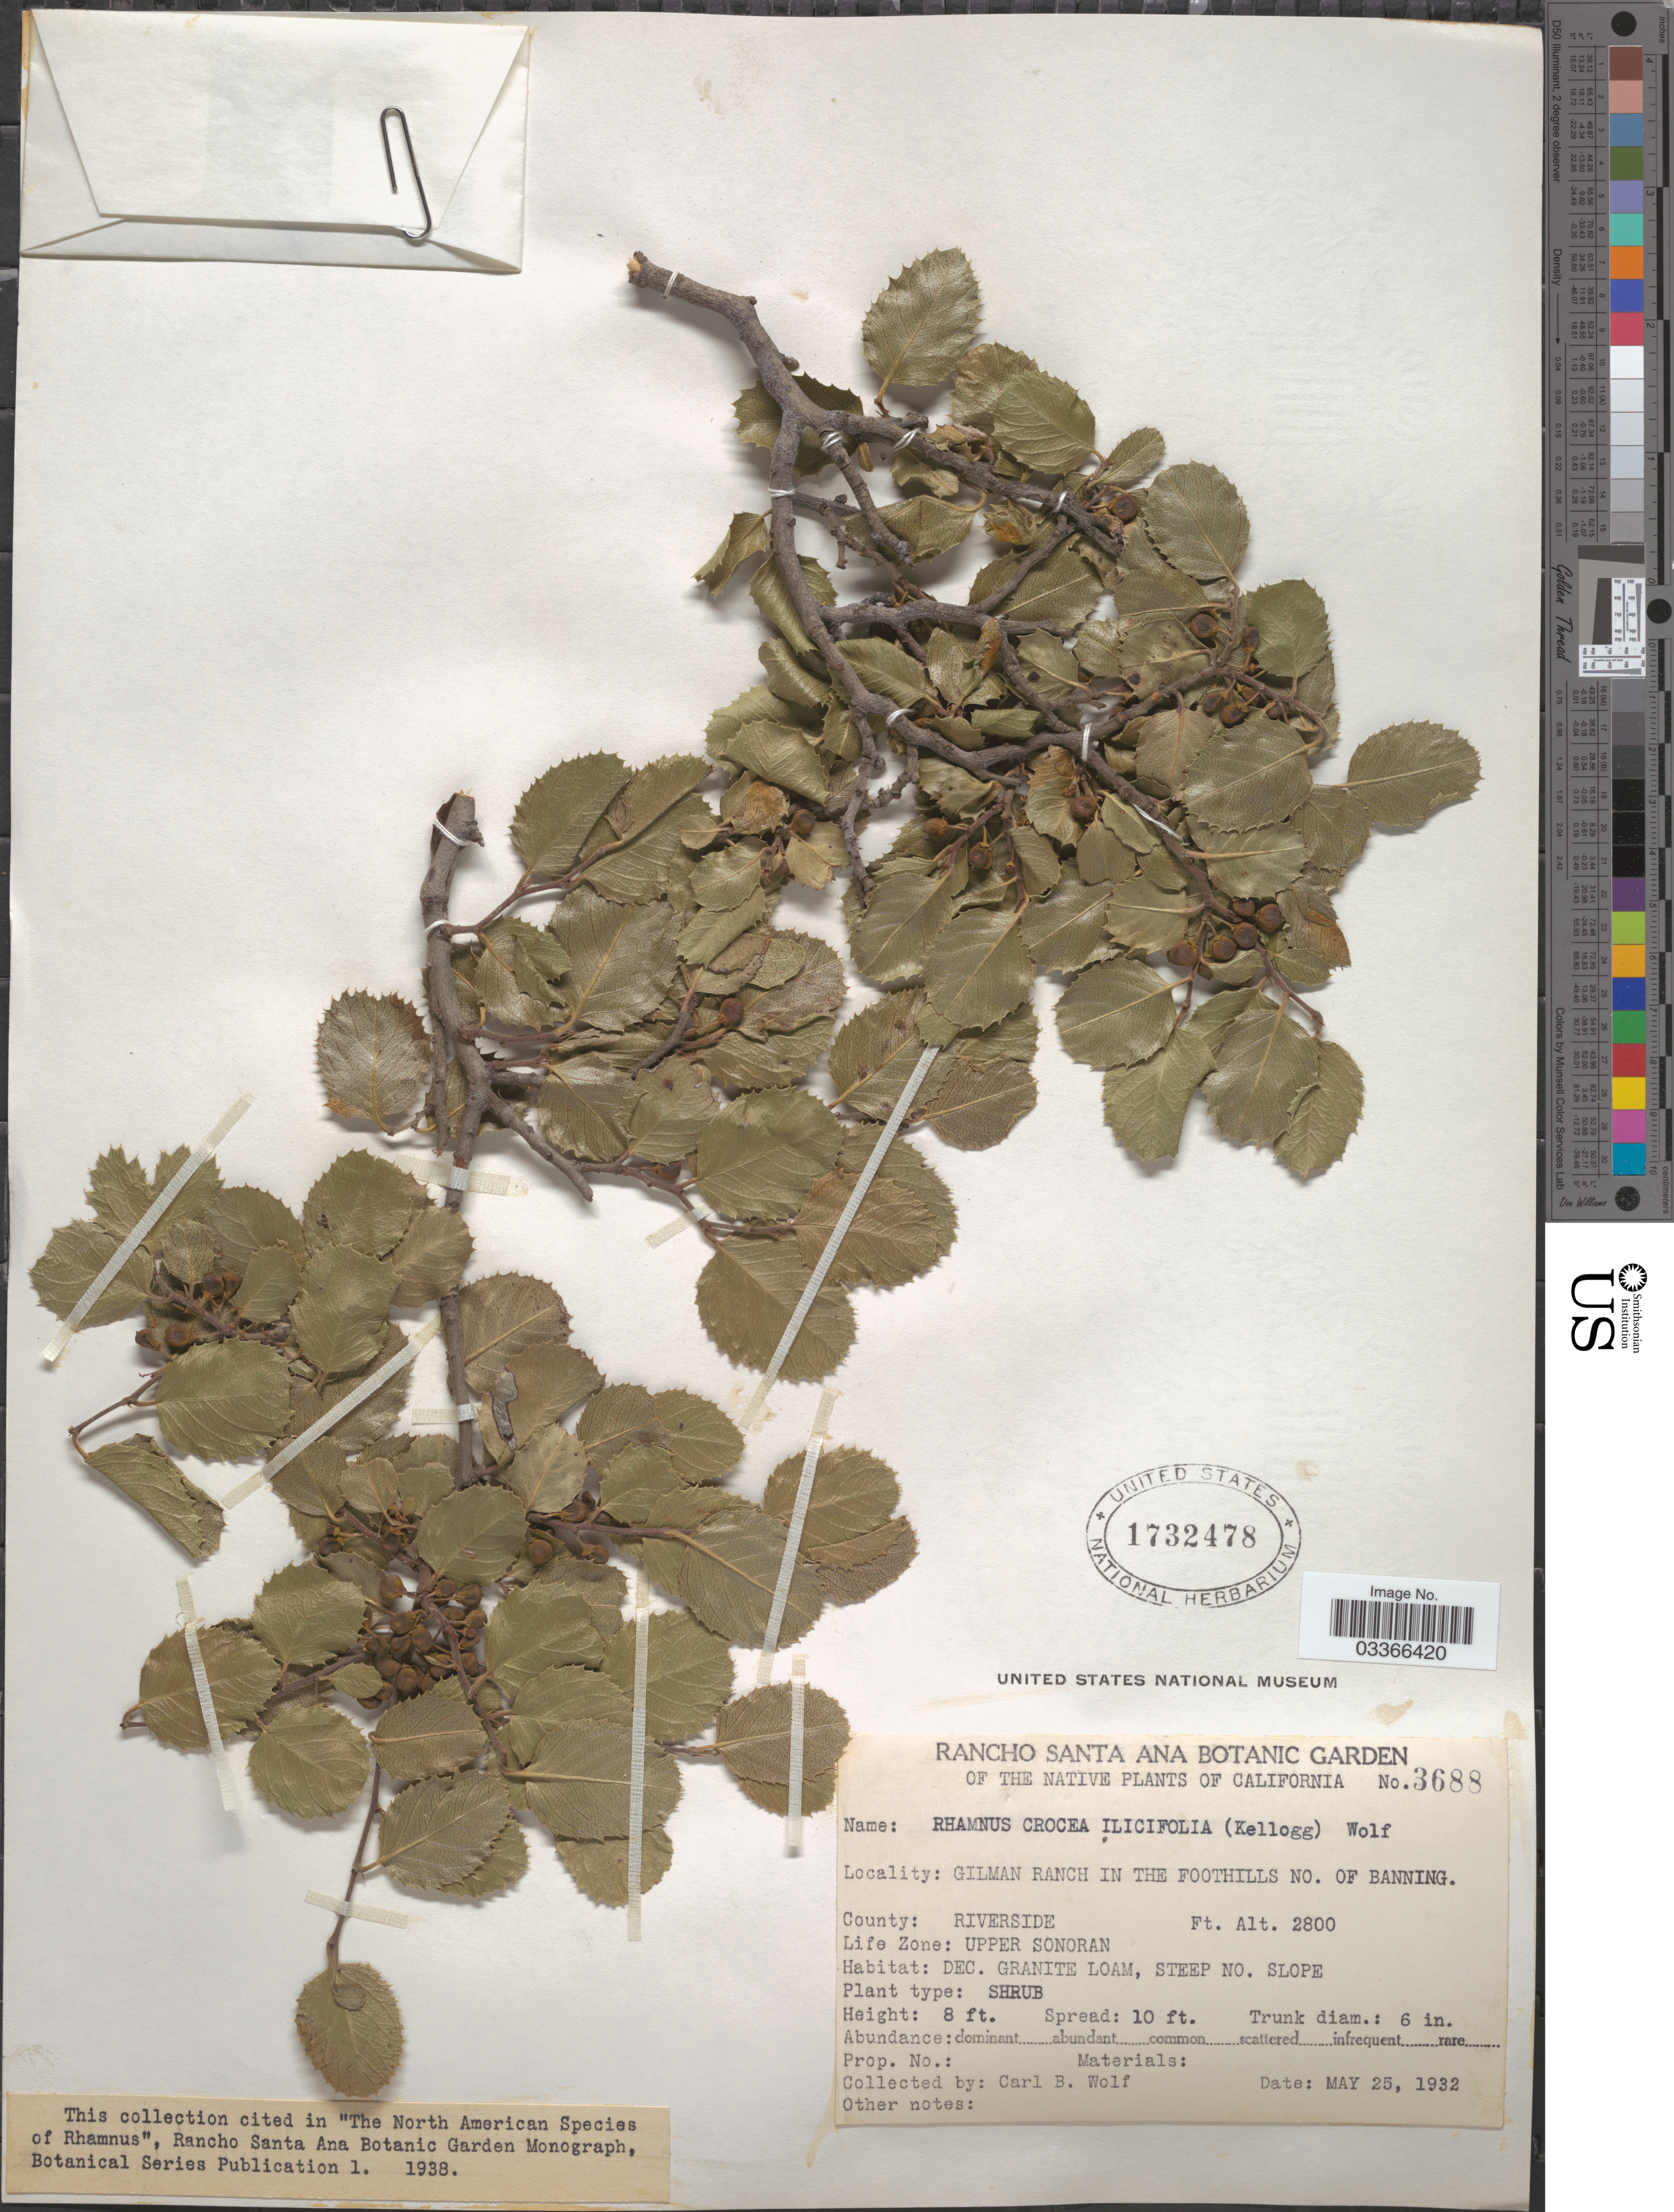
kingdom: Plantae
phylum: Tracheophyta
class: Magnoliopsida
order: Rosales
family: Rhamnaceae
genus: Rhamnus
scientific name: Rhamnus crocea var. ilicifolia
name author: (Kellogg) Greene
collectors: C. B. Wolf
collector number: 3688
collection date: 1932-05-25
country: United States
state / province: California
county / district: Riverside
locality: Gilman Ranch in the Foothills NO. of Banning. County: Riverside. Life Zone: Upper Sonoran.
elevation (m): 853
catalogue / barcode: US 1732478